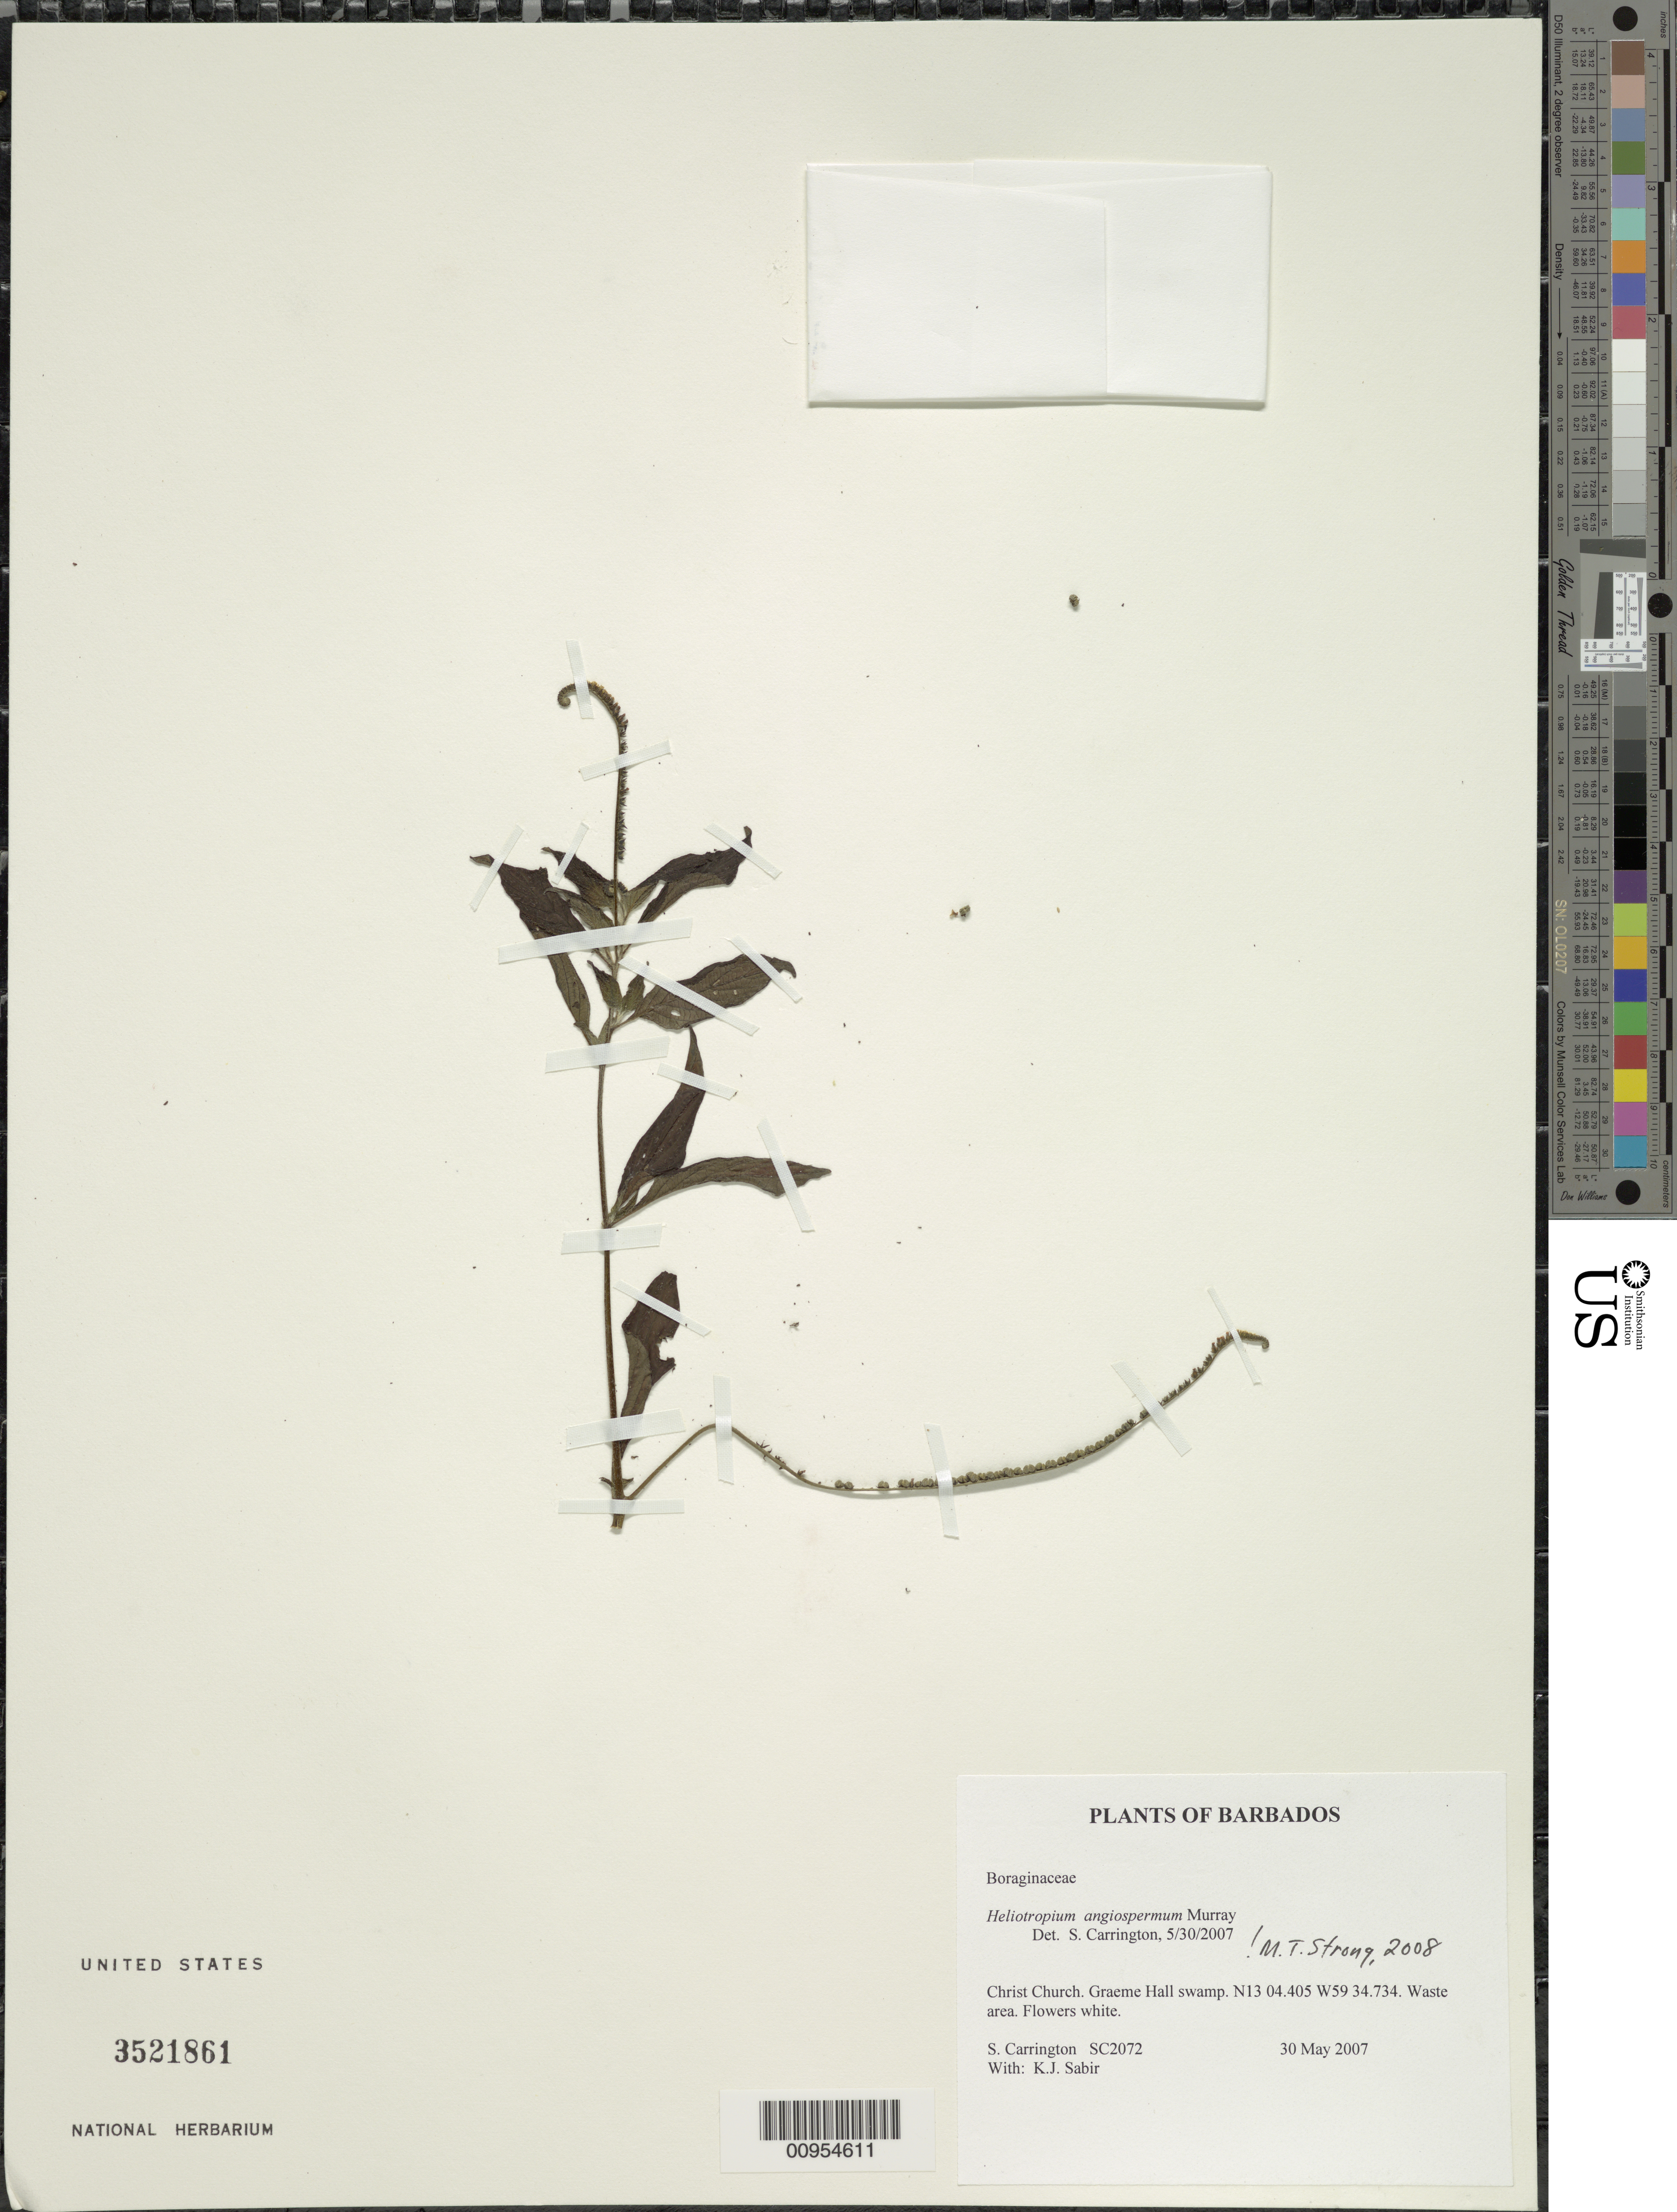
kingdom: Plantae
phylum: Tracheophyta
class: Magnoliopsida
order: Boraginales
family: Heliotropiaceae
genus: Heliotropium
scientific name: Heliotropium angiospermum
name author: Murray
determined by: Strong, M. T., (US), Smithsonian Institution - National Museum of Natural History (UNITED STATES)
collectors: C. M. S. Carrington & K. Sabir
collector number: SC 2072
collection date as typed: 30 May 2007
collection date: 2007-05-30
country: Barbados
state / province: Christ Church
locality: Graeme Hall swamp.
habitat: Waste area.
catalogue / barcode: US 3521861